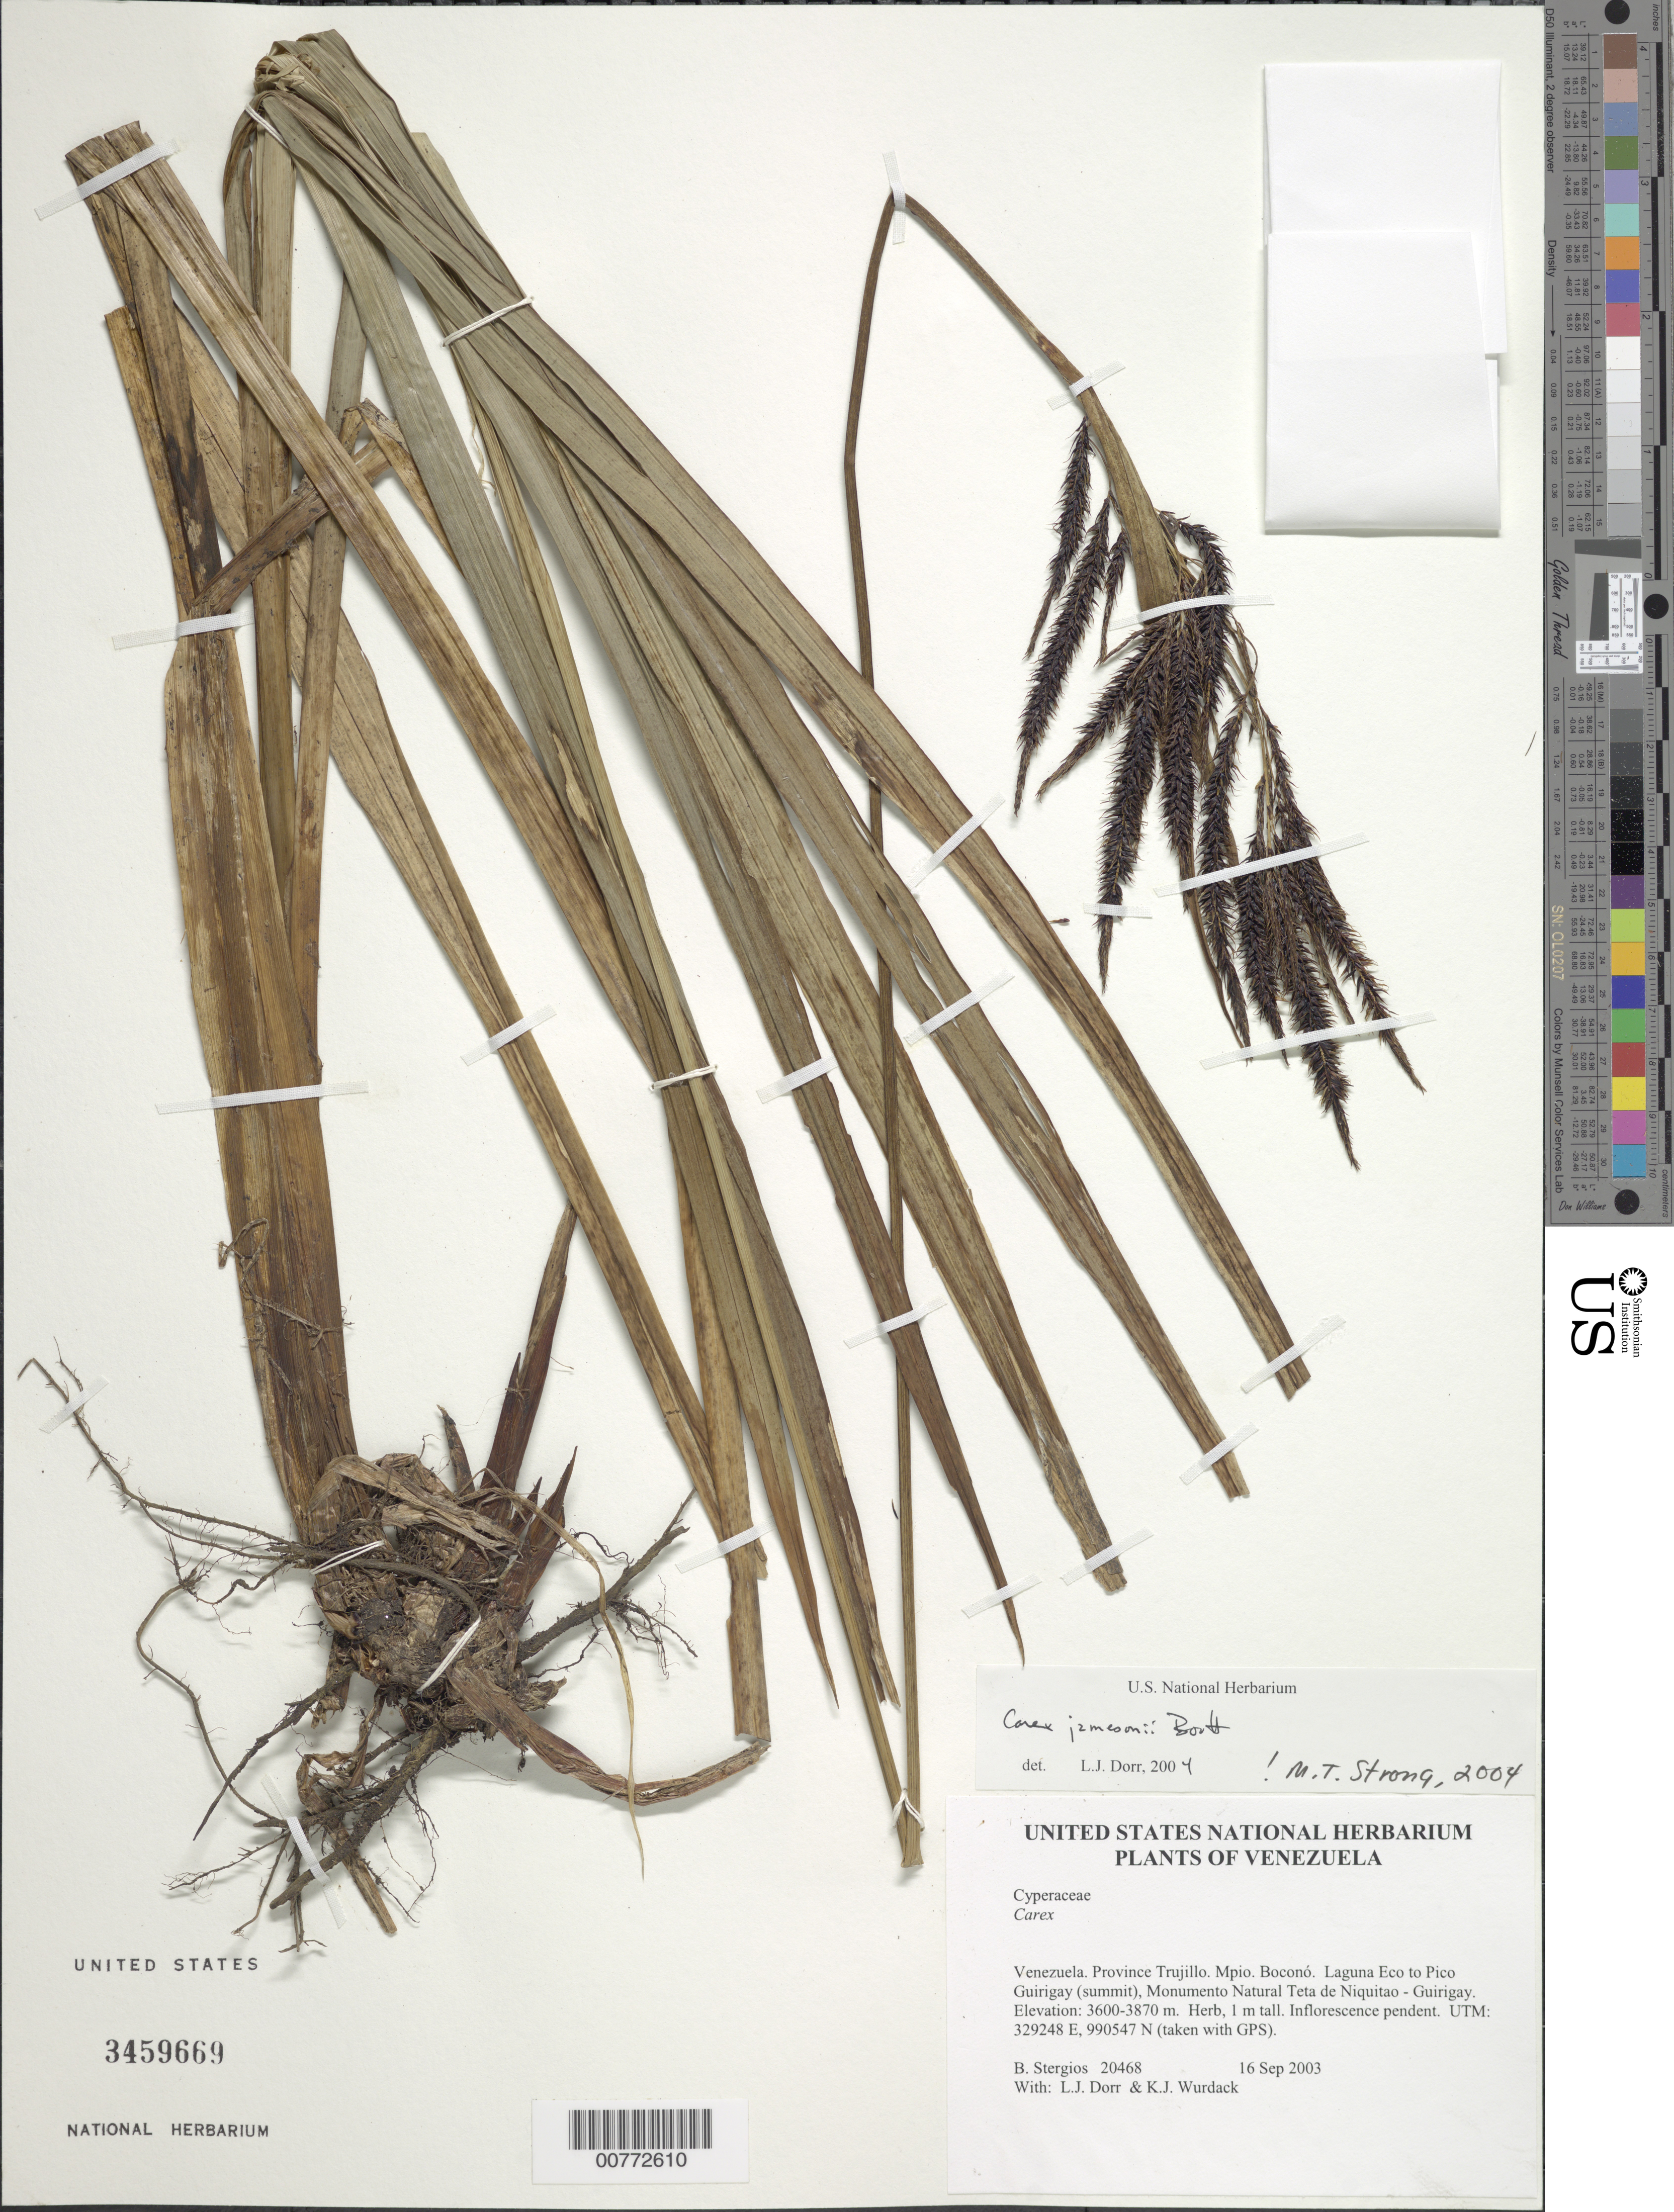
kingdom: Plantae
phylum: Tracheophyta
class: Liliopsida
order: Poales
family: Cyperaceae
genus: Carex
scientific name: Carex jamesonii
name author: Boott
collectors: B. G. Stergios, L. J. Dorr & K. Wurdack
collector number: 20468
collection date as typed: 16 Sep 2003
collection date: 2003-09-16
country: Venezuela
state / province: Trujillo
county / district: Boconó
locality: Laguna Eco to Pico Guirigay (summit), Monumento Natural Teta de Niquitao - Guirigay.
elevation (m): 3600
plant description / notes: PORT, US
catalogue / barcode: US 3459669